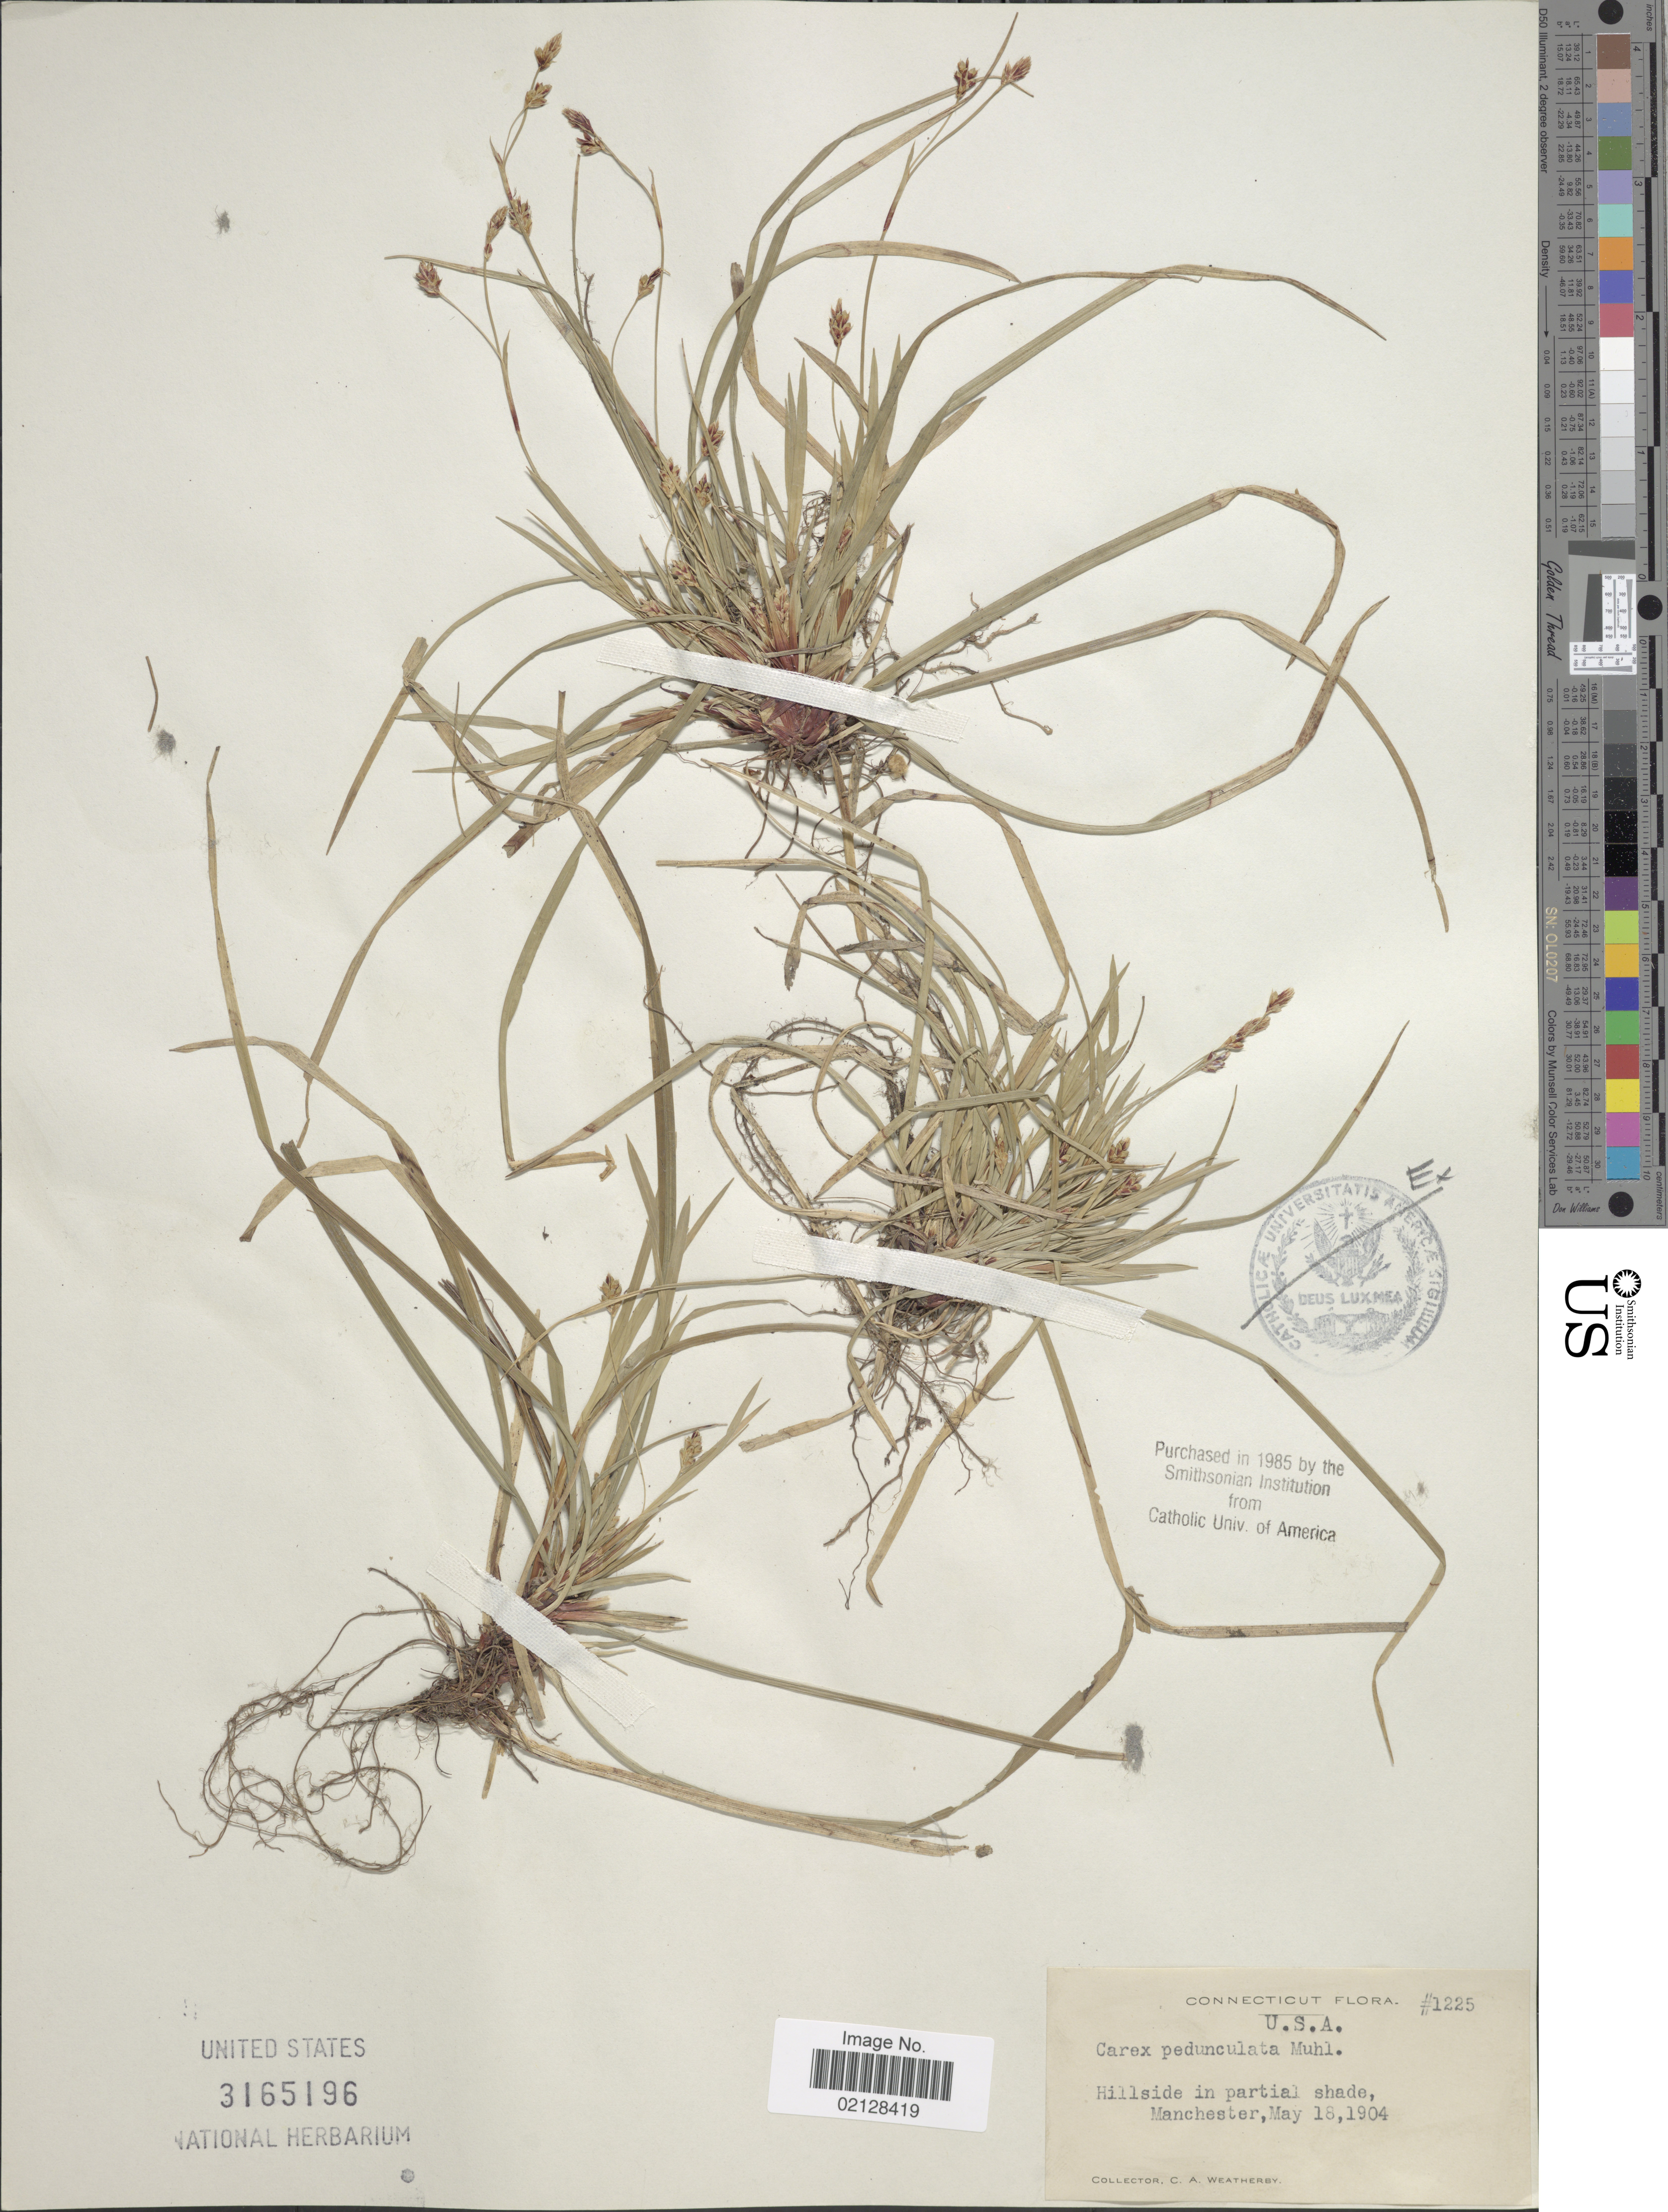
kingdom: Plantae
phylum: Tracheophyta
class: Liliopsida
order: Poales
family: Cyperaceae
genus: Carex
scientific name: Carex pedunculata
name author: Muhl. ex Willd.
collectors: C. A. Weatherby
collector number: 1225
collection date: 1904-05-18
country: United States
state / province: Connecticut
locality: Hillside in partial shade, Manchester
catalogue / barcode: US 3165196